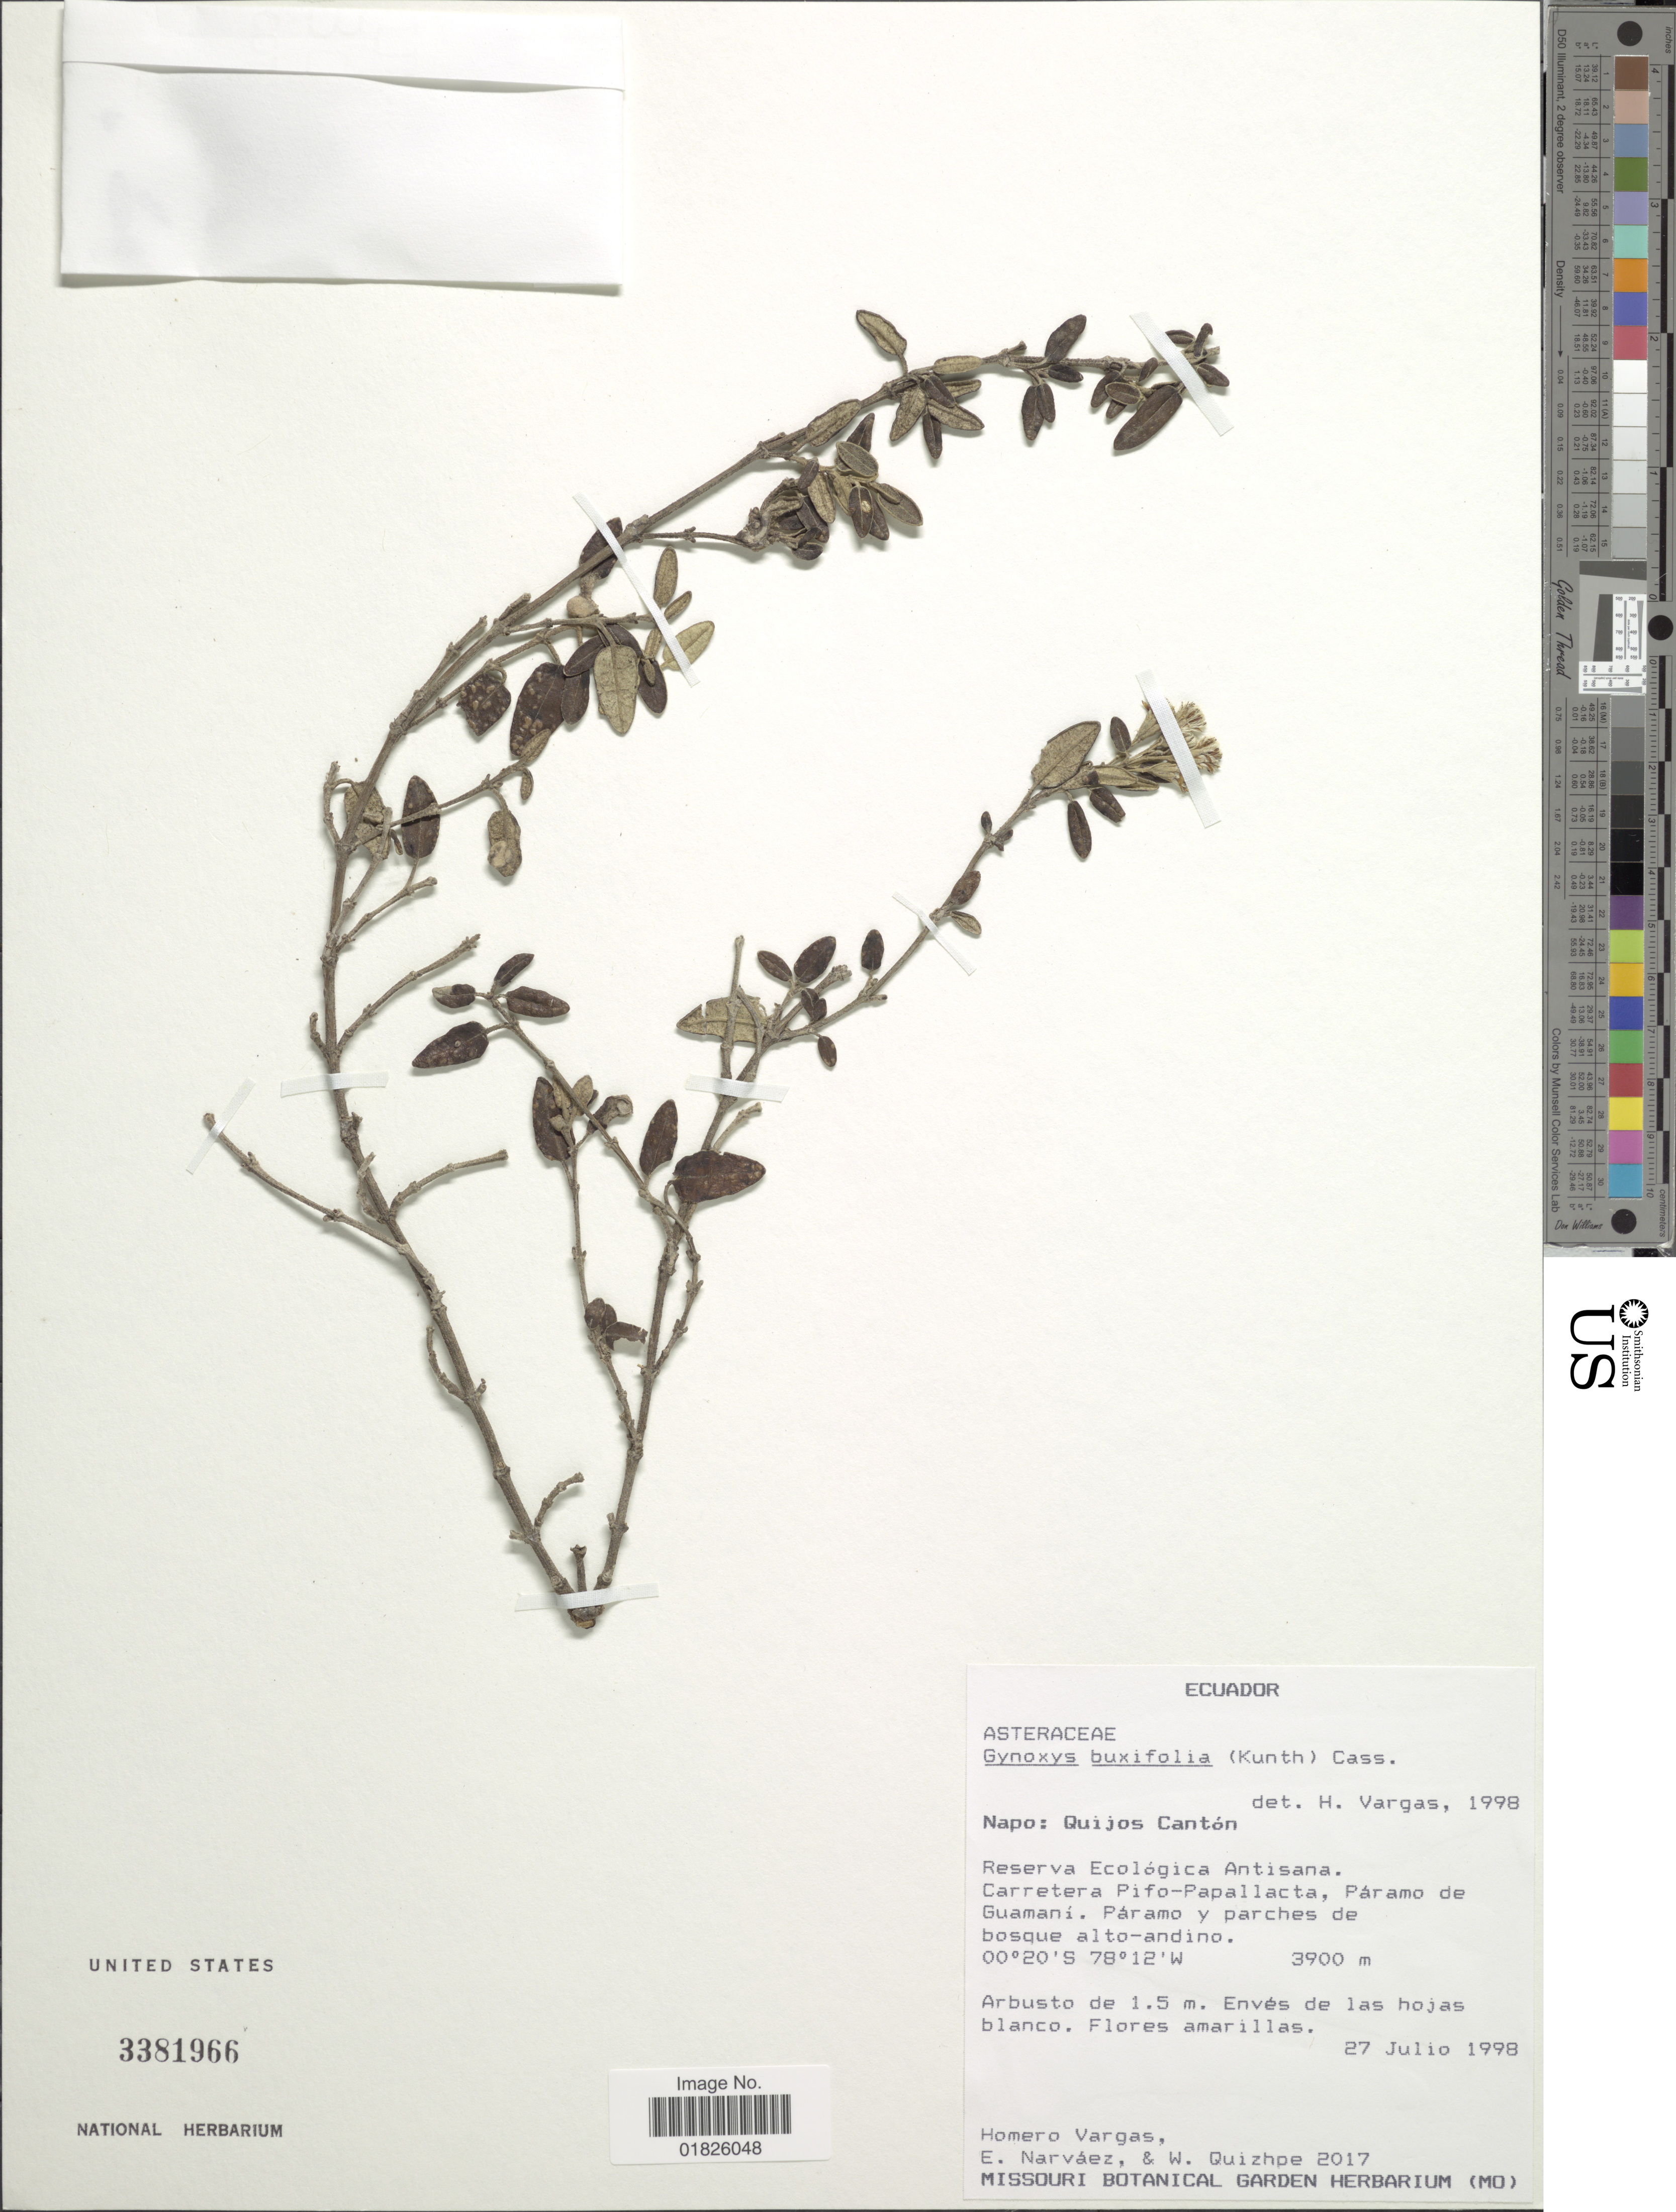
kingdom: Plantae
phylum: Tracheophyta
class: Magnoliopsida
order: Asterales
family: Asteraceae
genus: Gynoxys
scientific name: Gynoxys buxifolia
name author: (Kunth) Cass.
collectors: H. Vargas, E. Narváez & W. Quizhpe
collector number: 2017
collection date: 1998-07-27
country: Ecuador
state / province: Napo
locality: Quijos Canton. Reserva Ecologica Antisana. Carretera Pifo-Papallacata, Paramo de Guamani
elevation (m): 3900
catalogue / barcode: US 3381966